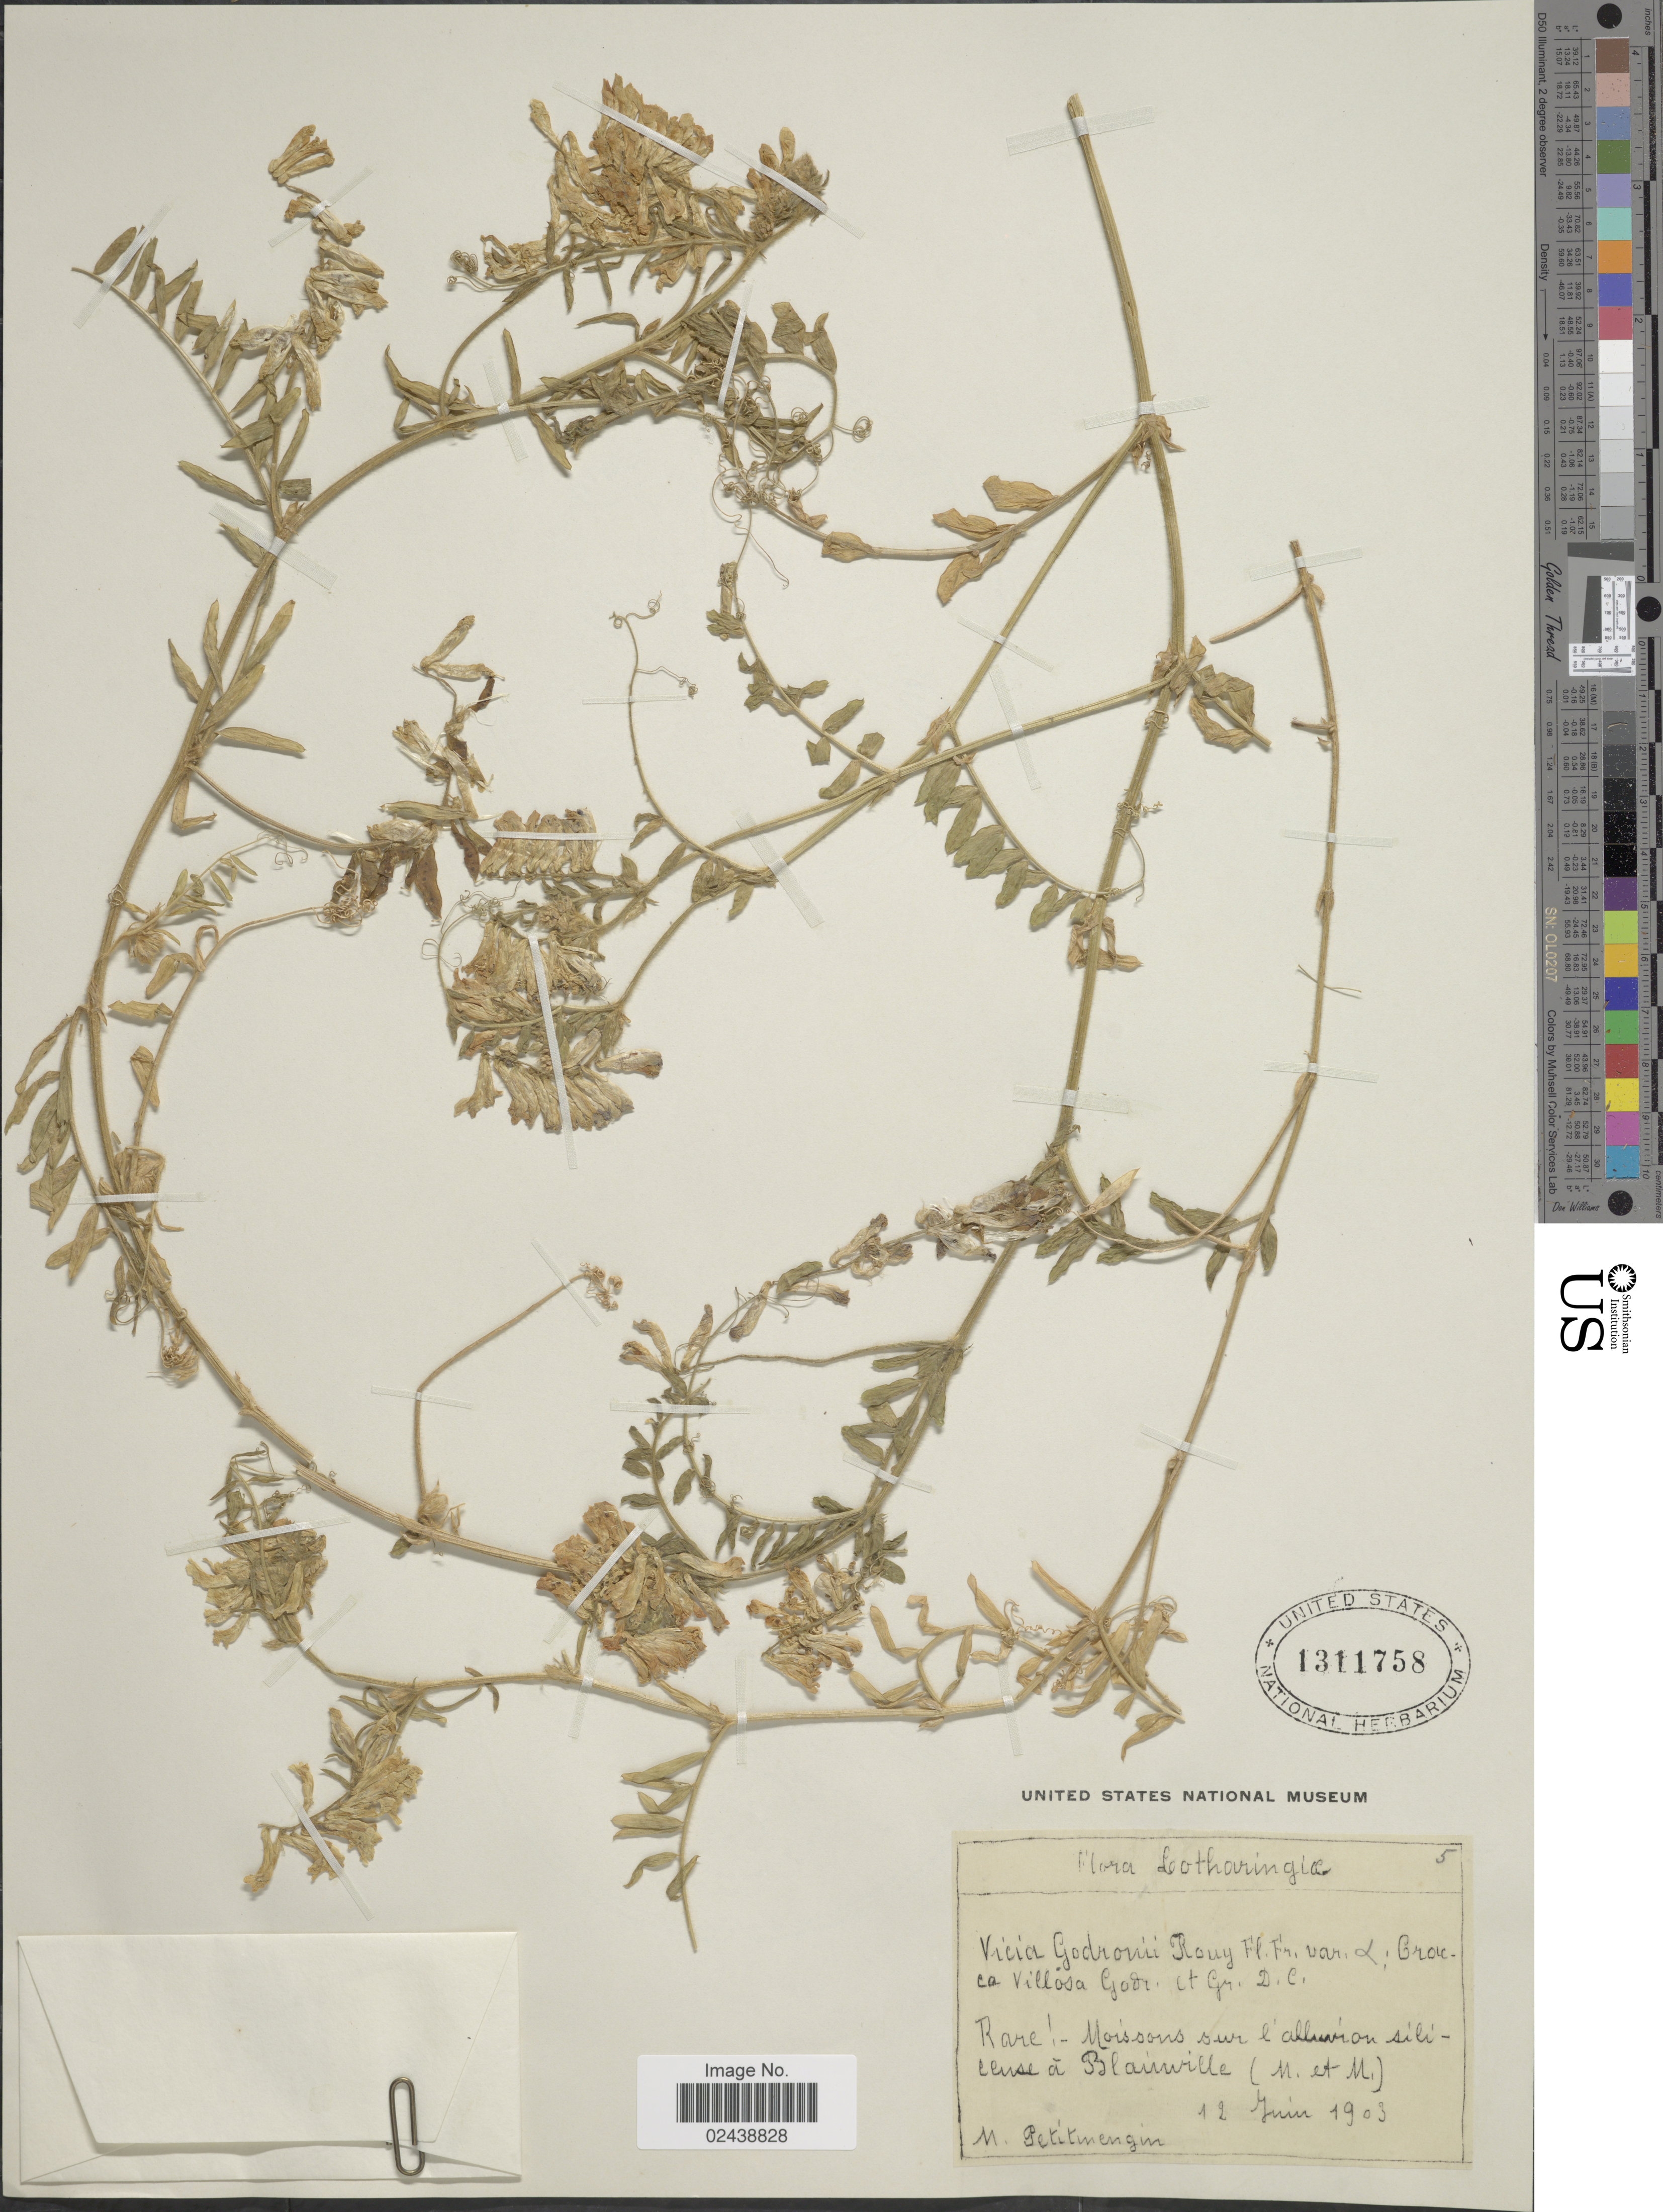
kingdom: Plantae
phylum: Tracheophyta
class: Magnoliopsida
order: Fabales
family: Fabaceae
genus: Vicia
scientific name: Vicia godronii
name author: A.W. Hill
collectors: M. G. C. Petitmengin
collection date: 1903-06-12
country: Canada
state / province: Quebec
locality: Lotharingiae. Moissons sur l' alluvion silileuse a Blainville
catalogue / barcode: US 1311758